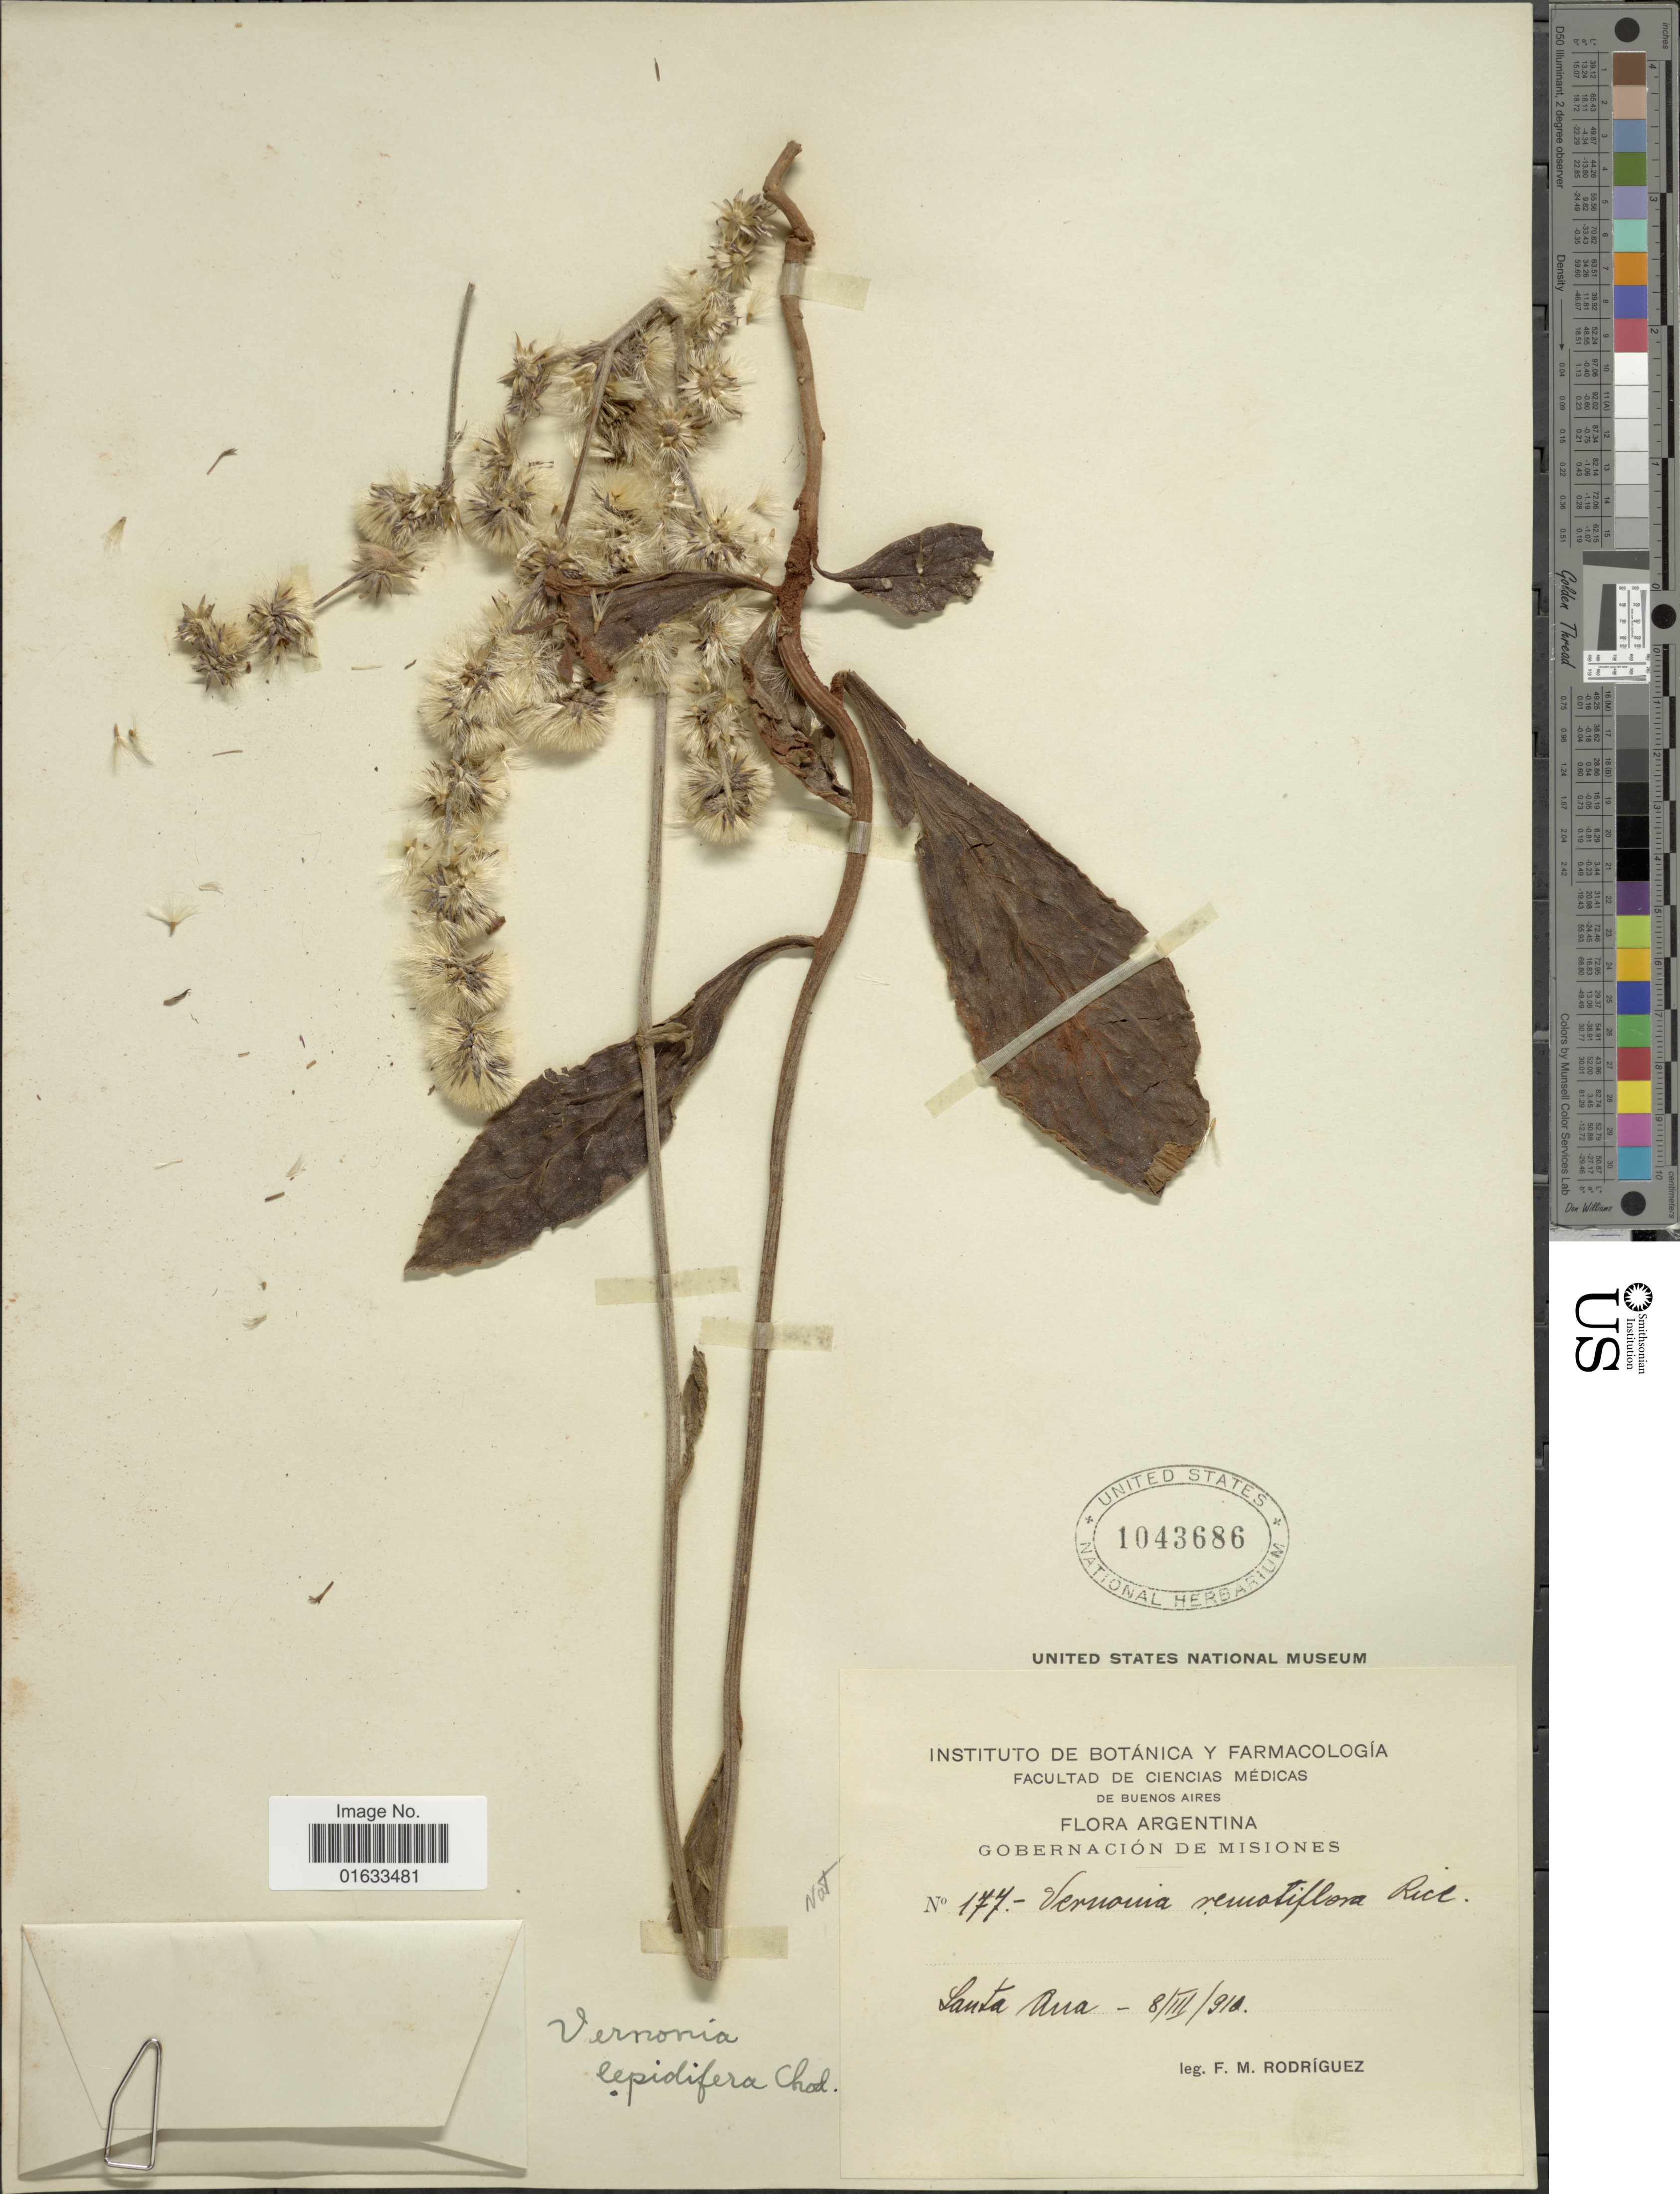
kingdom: Plantae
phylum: Tracheophyta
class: Magnoliopsida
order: Asterales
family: Asteraceae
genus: Chrysolaena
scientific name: Chrysolaena propinqua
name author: (Hieron.) H. Rob.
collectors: F. M. Rodriguez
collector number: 177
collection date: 1910-03-08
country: Argentina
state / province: Misiones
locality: Gobernacion de Misiones, Santa Ana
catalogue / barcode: US 1043686